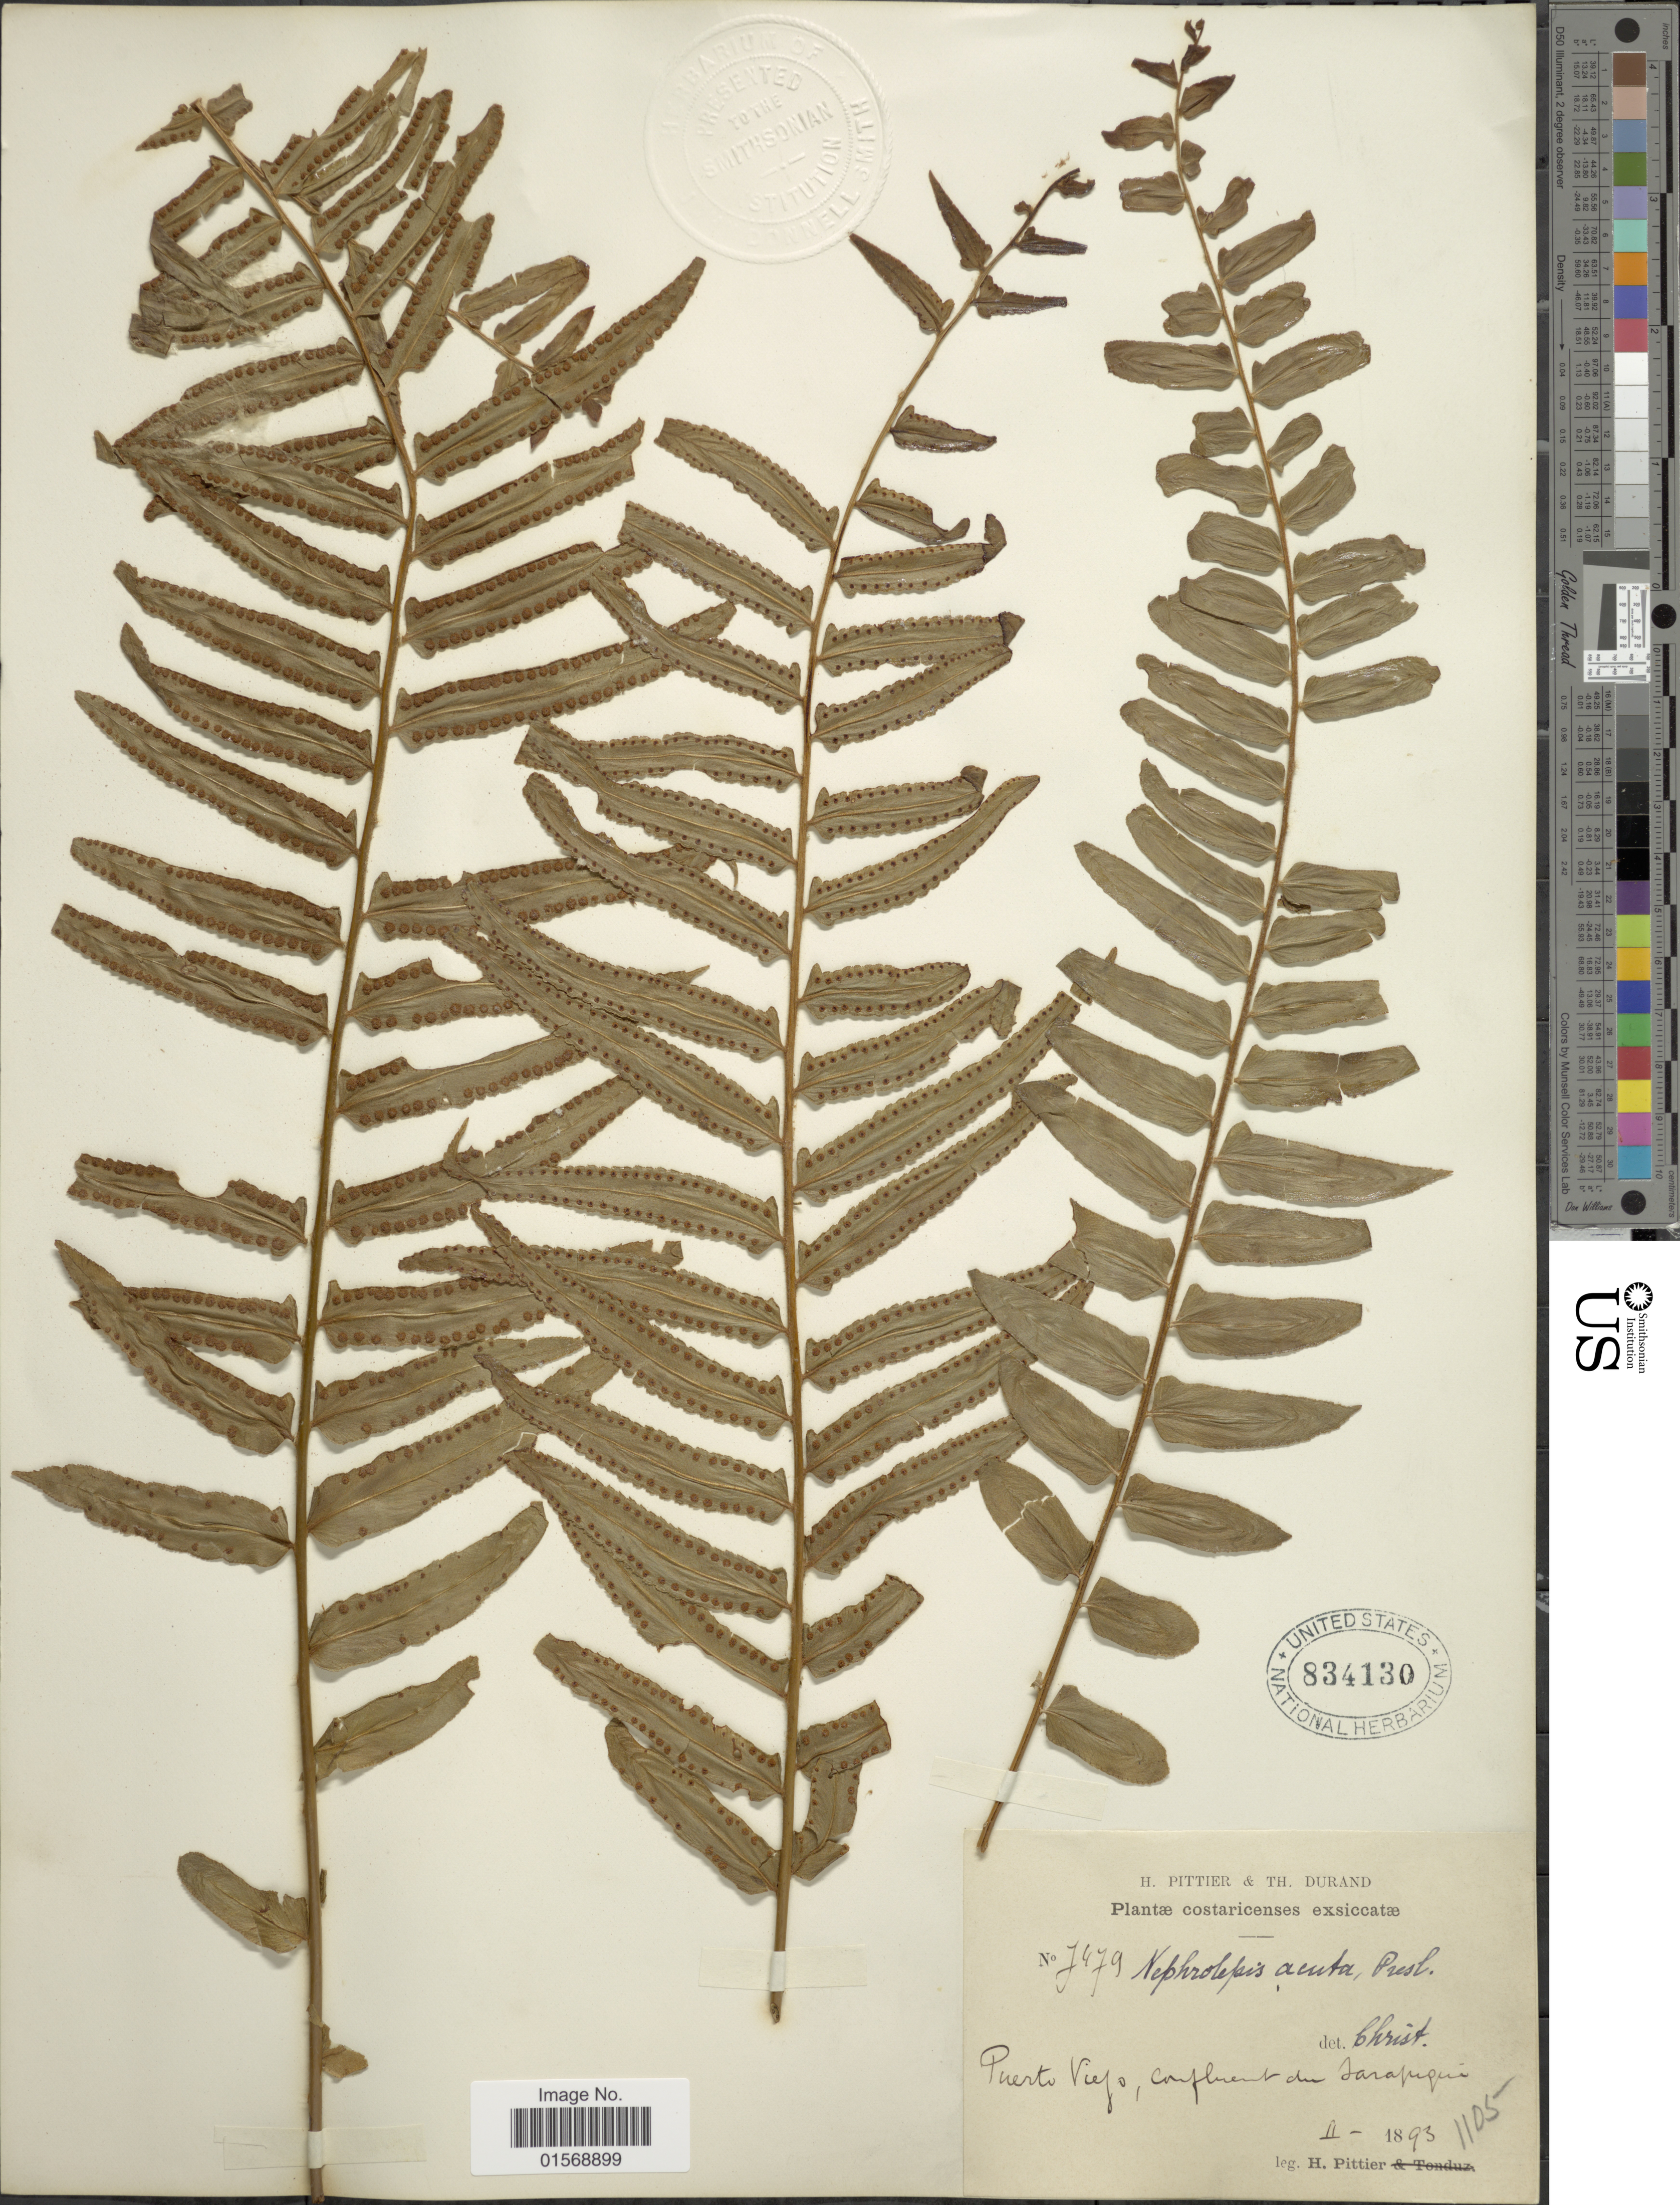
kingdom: Plantae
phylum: Tracheophyta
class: Polypodiopsida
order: Polypodiales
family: Nephrolepidaceae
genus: Nephrolepis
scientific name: Nephrolepis biserrata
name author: (Sw.) Schott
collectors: H. F. Pittier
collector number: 7479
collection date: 1893-02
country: Costa Rica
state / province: Heredia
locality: Puerto Viejo, Confluent du Sarapiquí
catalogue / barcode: US 834130